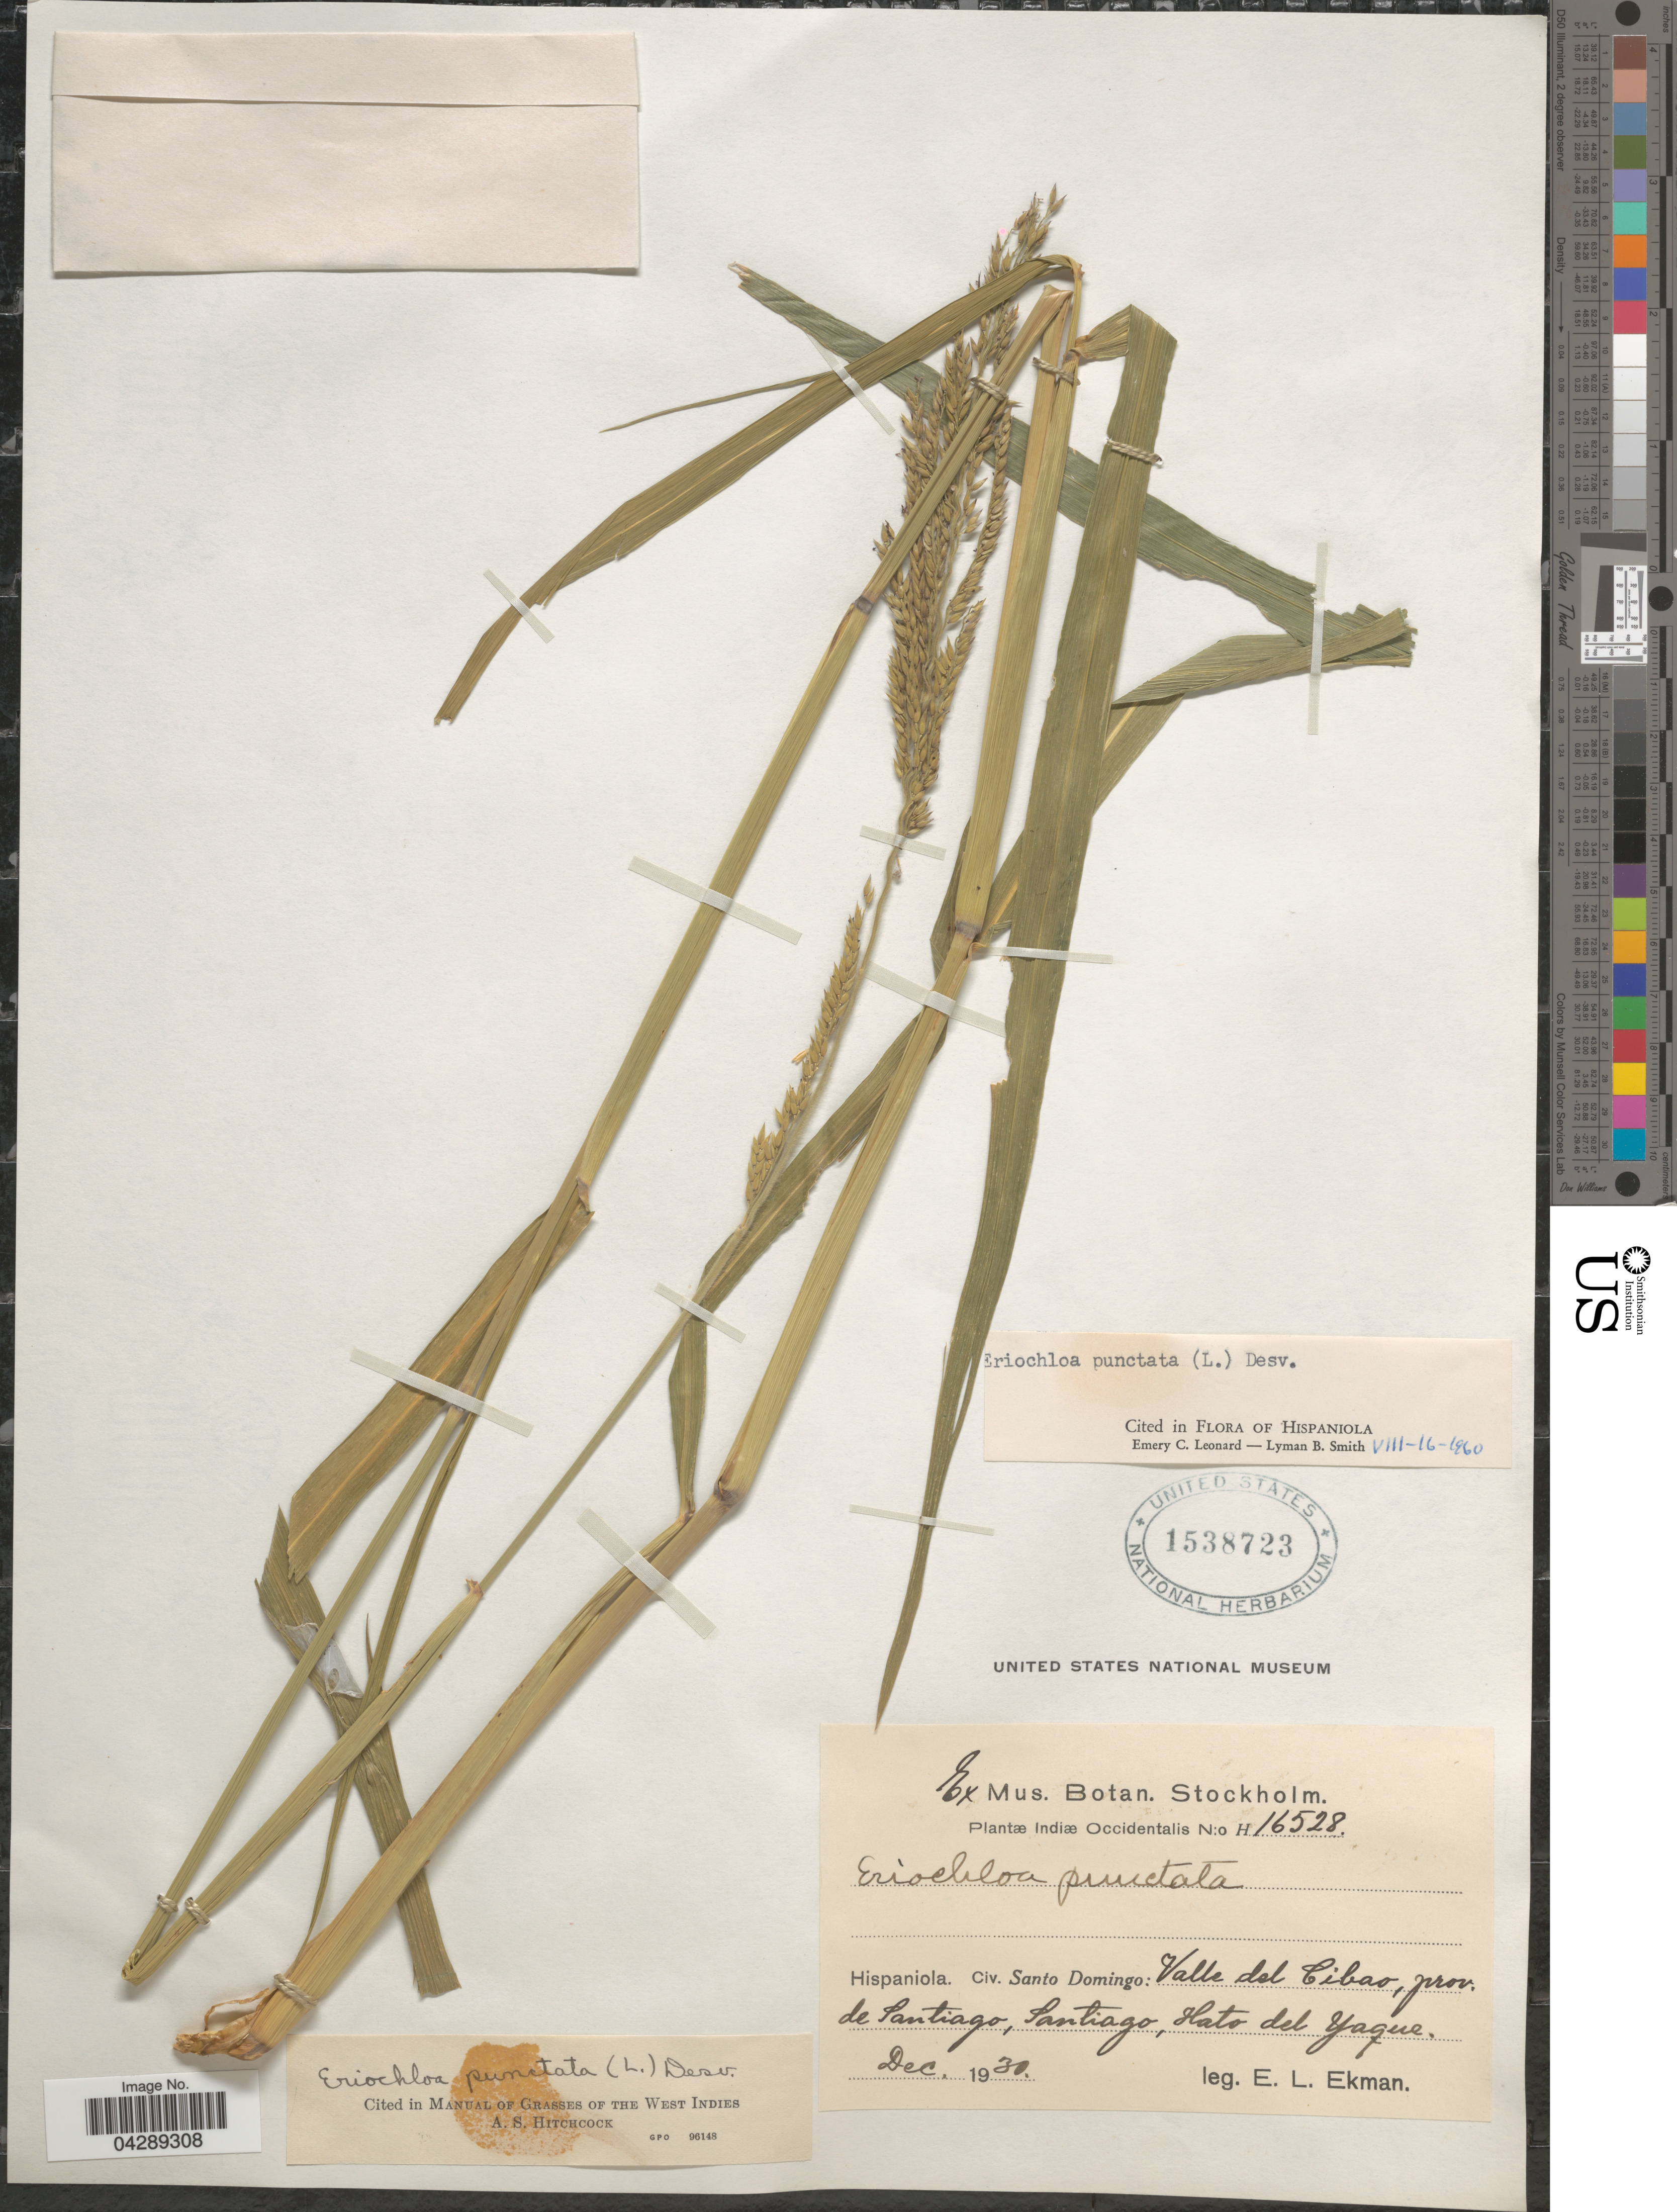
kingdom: Plantae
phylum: Tracheophyta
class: Liliopsida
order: Poales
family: Poaceae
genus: Eriochloa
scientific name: Eriochloa punctata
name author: (L.) Desv. ex Ham.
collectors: E. L. Ekman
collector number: H16528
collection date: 1930-12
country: Dominican Republic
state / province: Santiago Rodríguez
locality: Indiæ Occidentalis. Hispaniola. Civ. Santo Domingo: Valle del Cibao, Santiago, Hato del Yaque.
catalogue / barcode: US 1538723